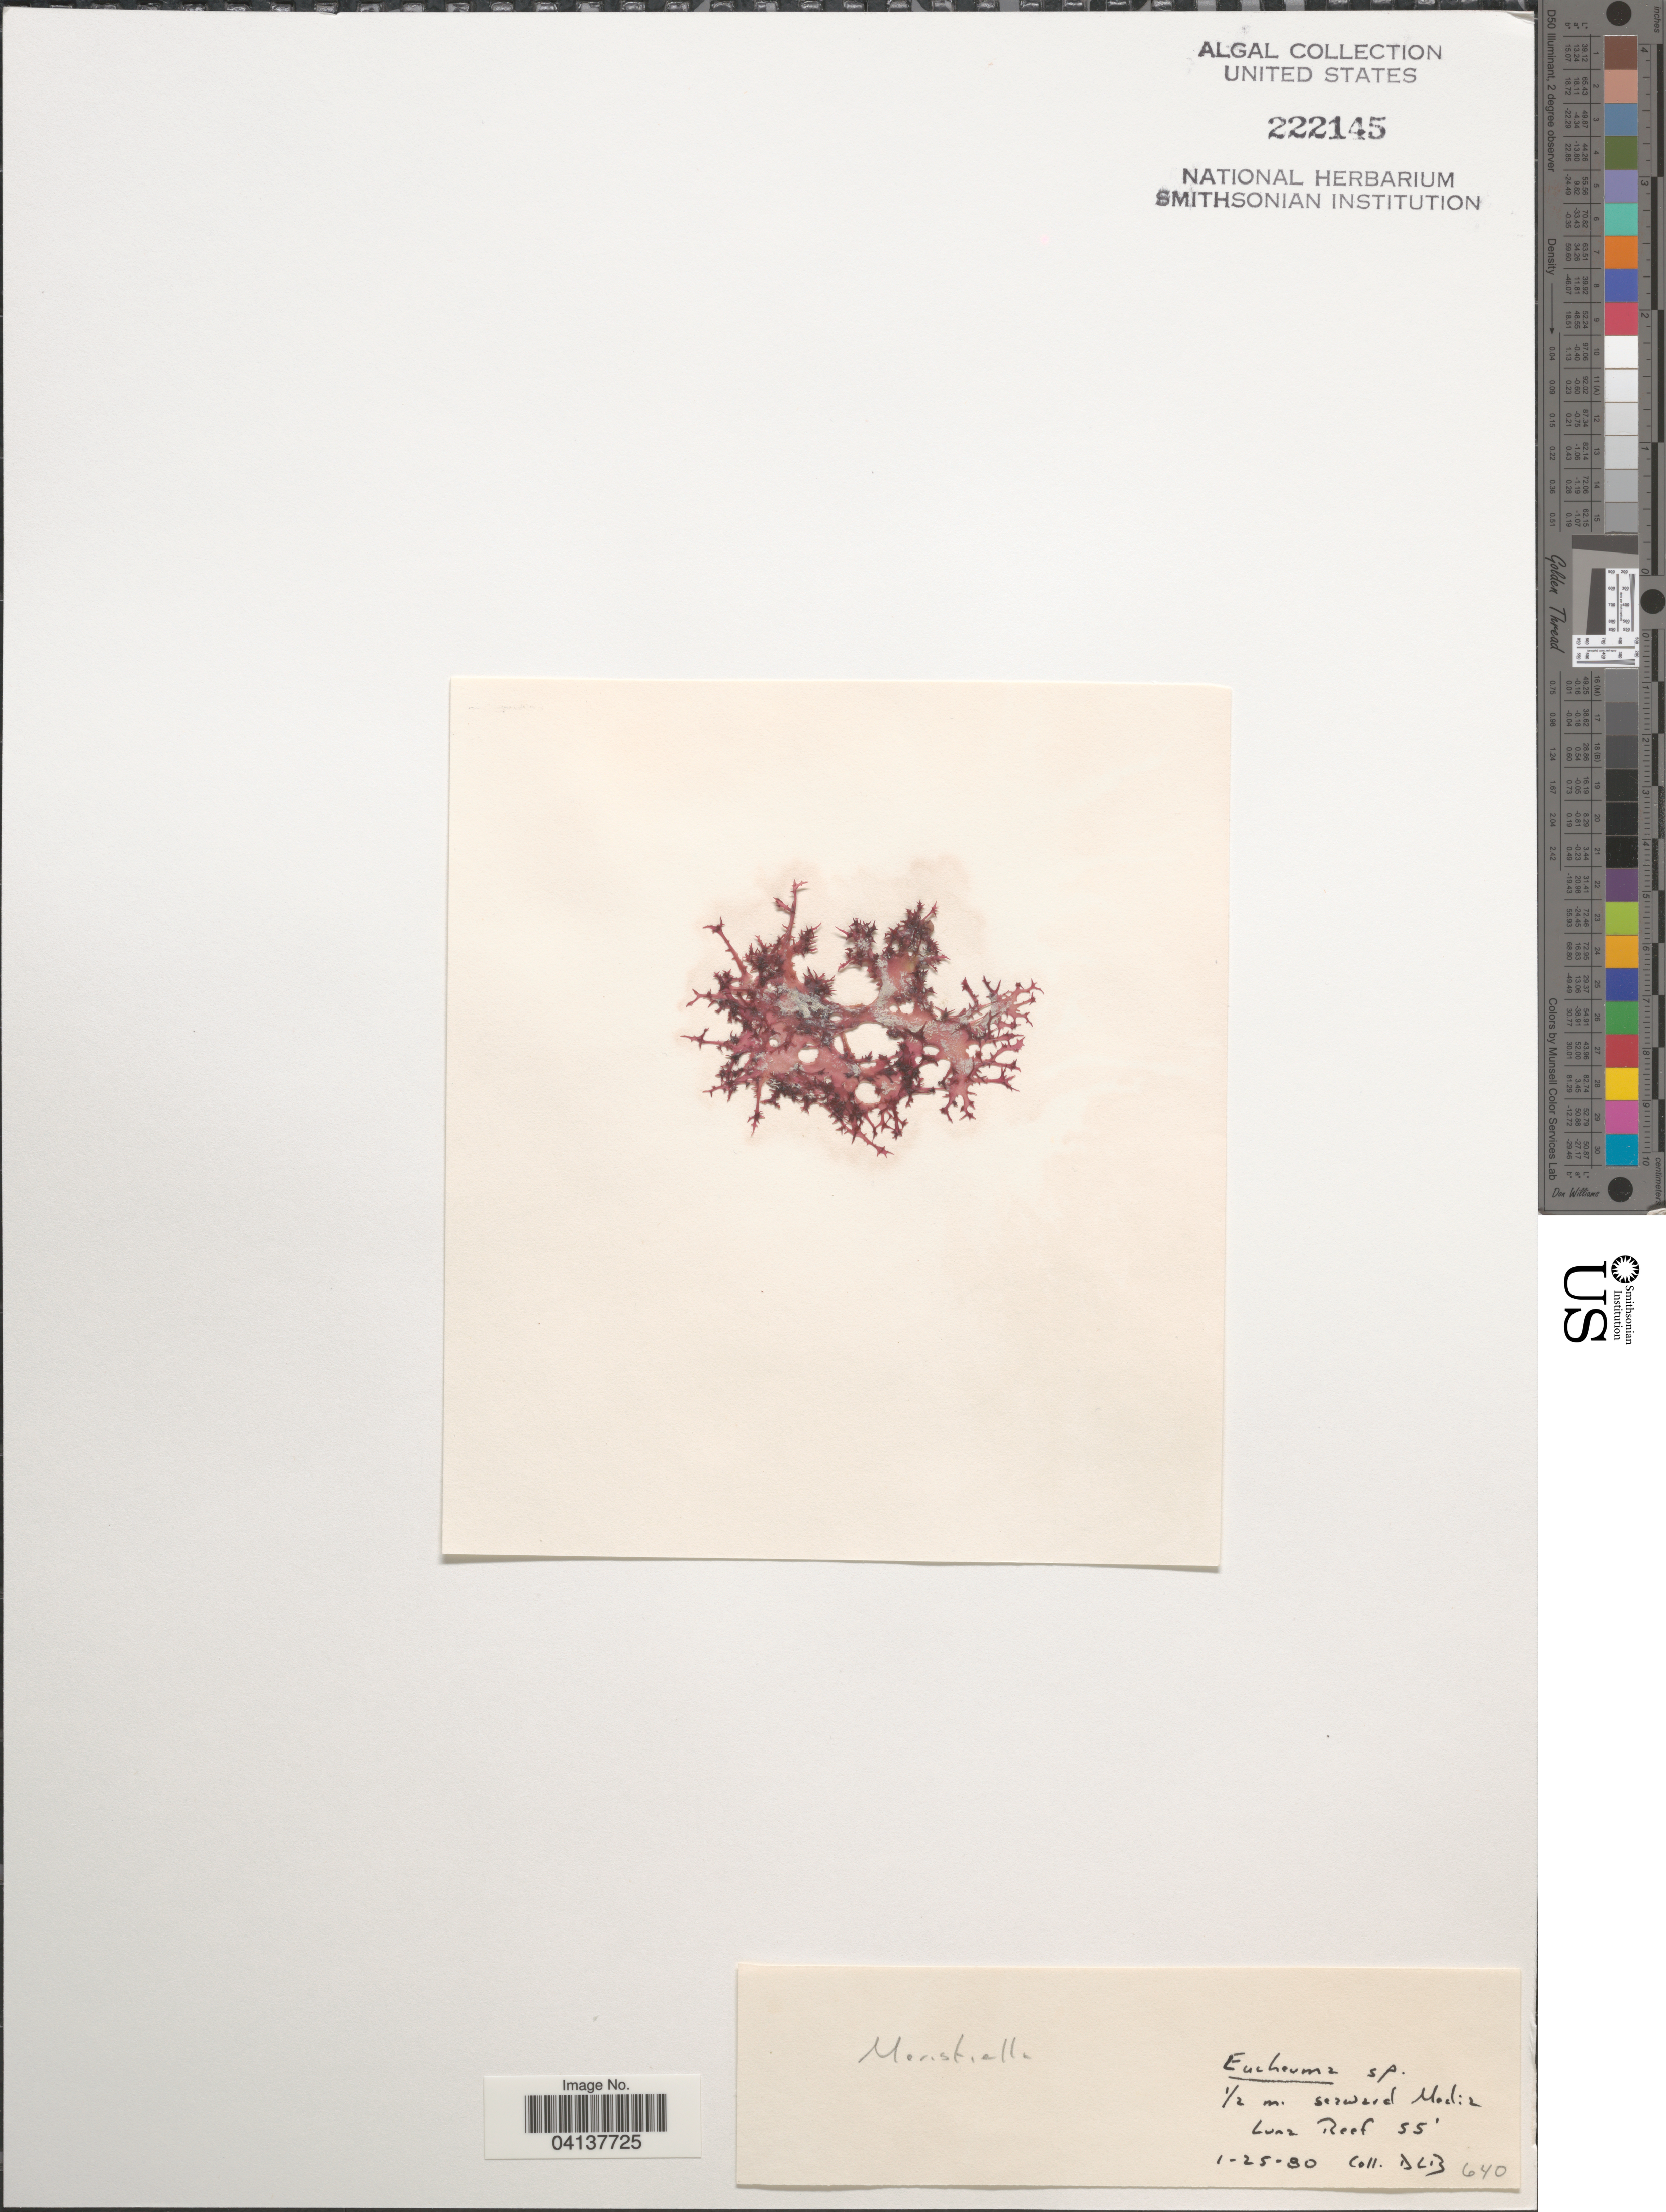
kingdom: Plantae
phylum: Rhodophyta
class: Florideophyceae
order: Gigartinales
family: Solieriaceae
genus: Eucheuma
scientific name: Eucheuma sp.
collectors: D. L. B.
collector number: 640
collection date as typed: Transcribed d/m/y: 25/1/80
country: Puerto Rico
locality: ½ mi seaward Media Luna Reef.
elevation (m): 17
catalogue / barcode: US 222145